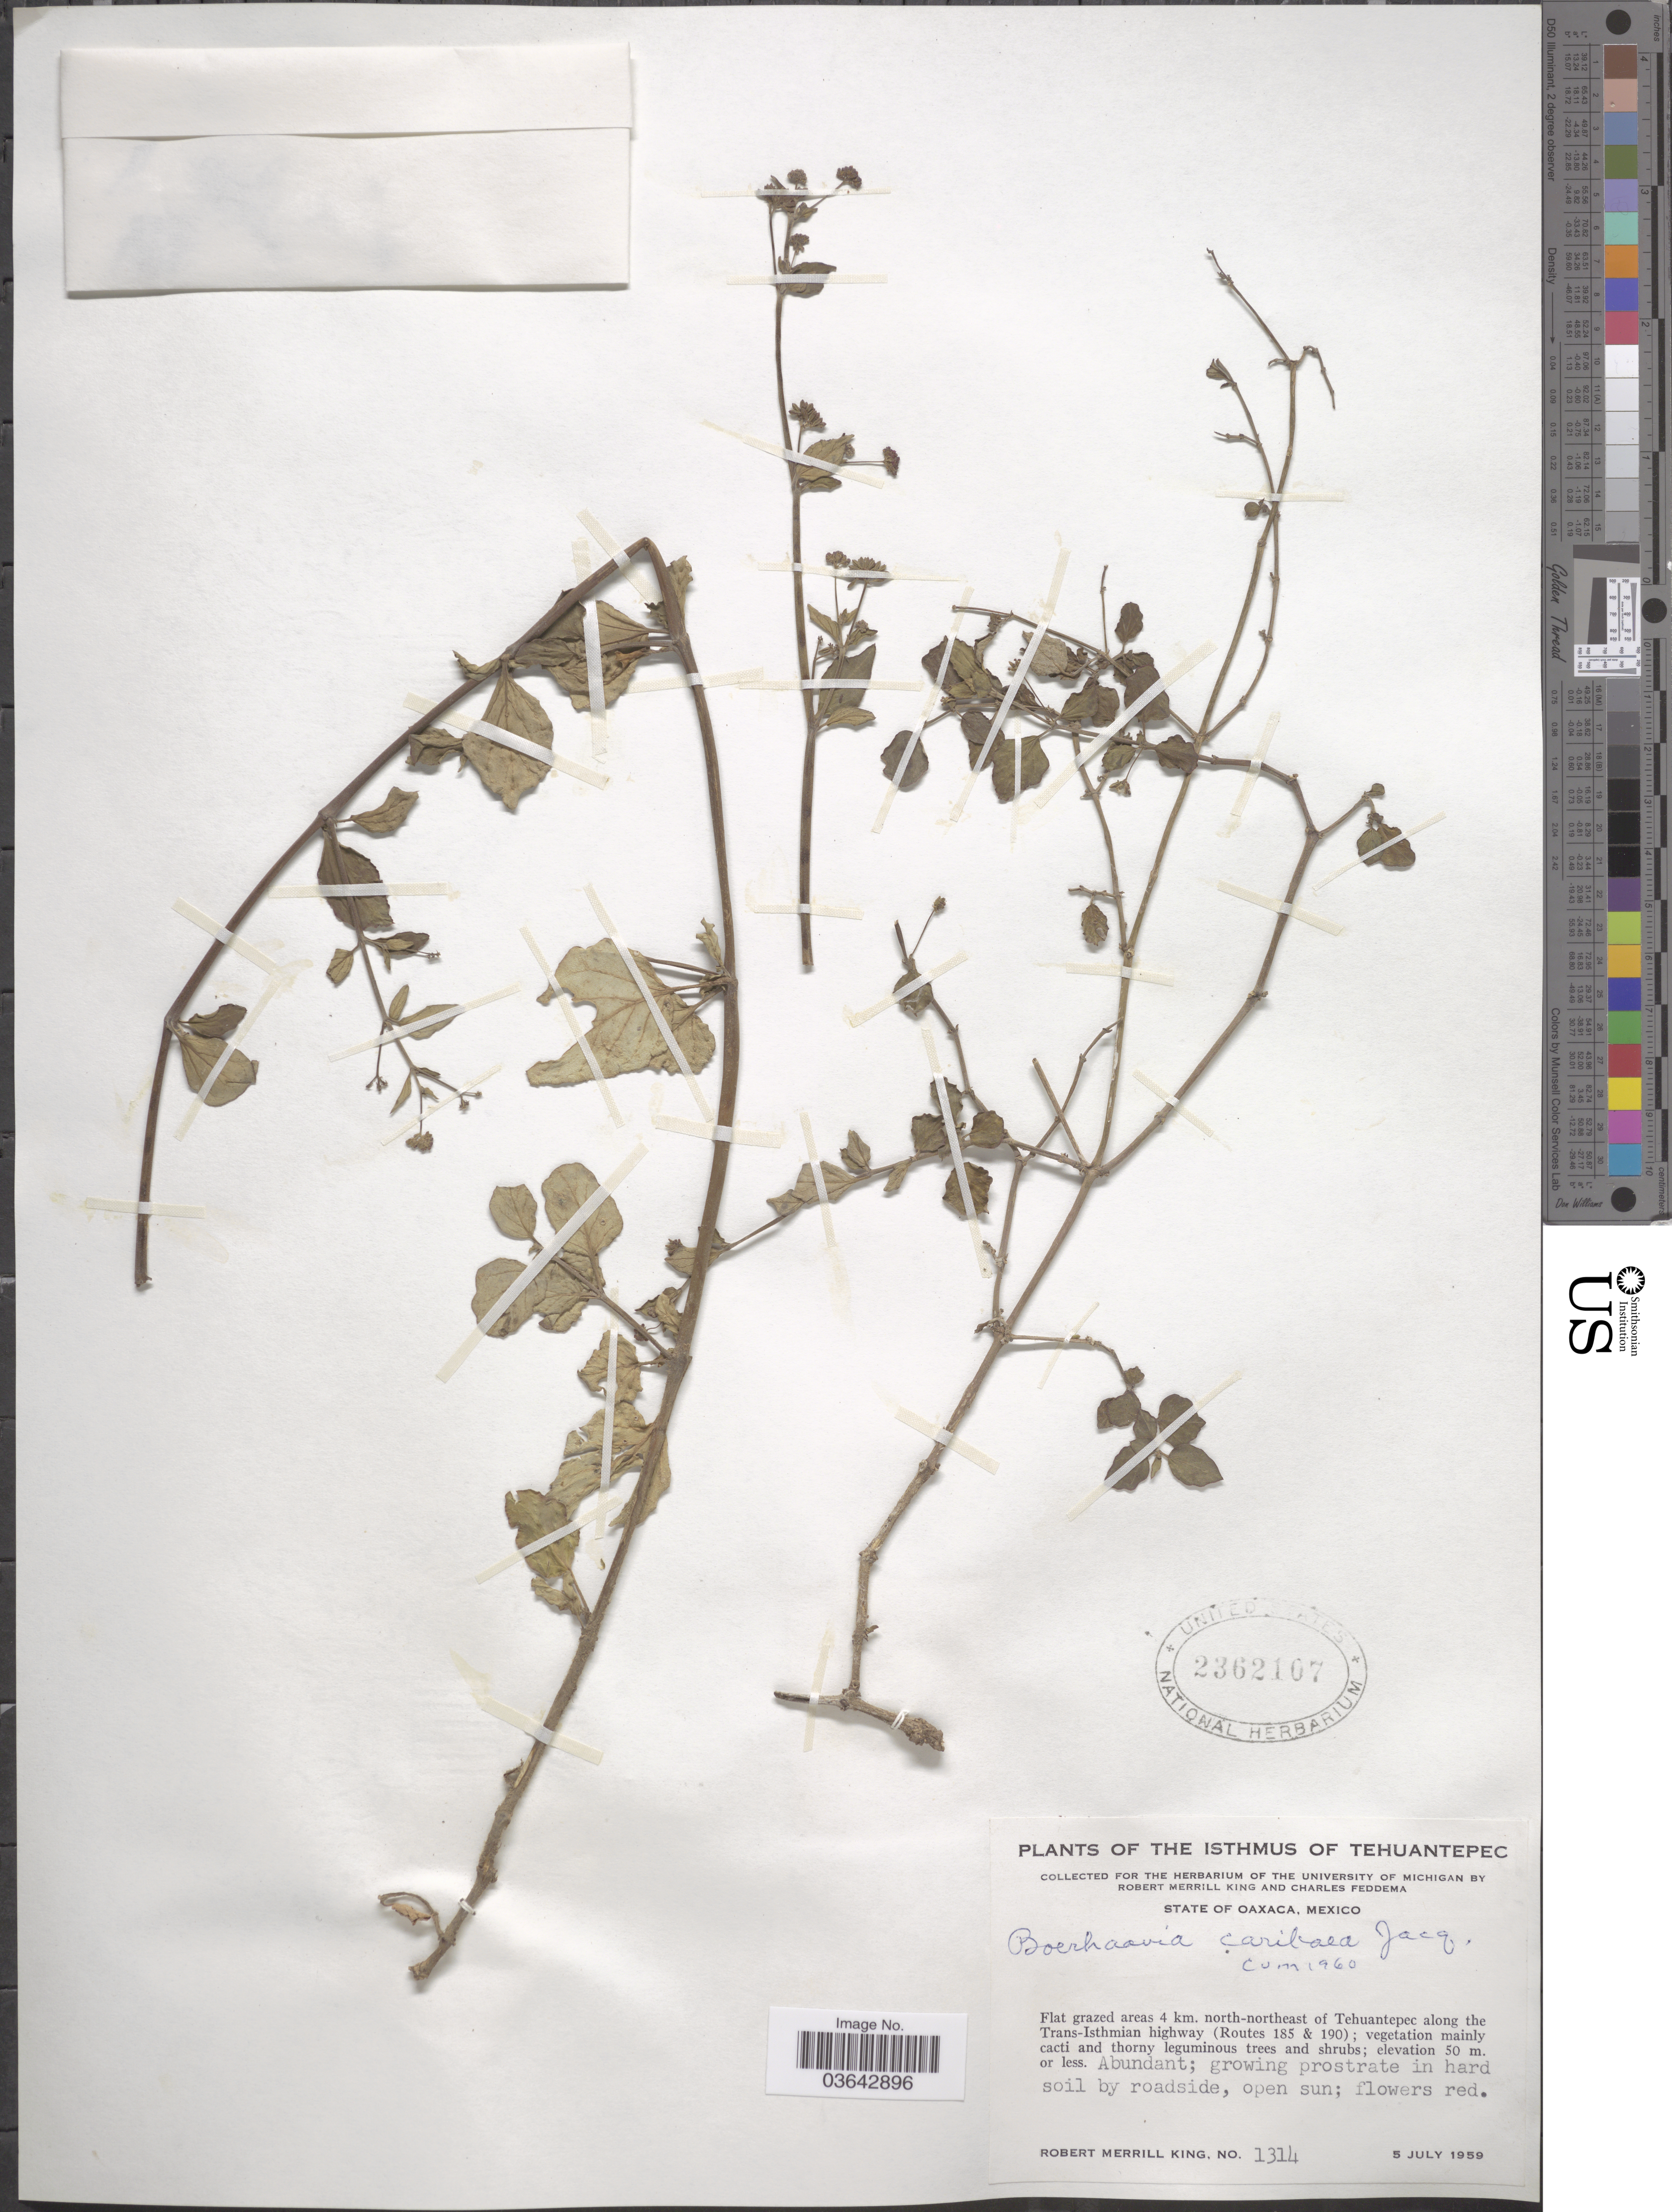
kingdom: Plantae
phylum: Tracheophyta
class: Magnoliopsida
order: Caryophyllales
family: Nyctaginaceae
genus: Boerhavia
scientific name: Boerhavia caribaea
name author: Jacq.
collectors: R. M. King & C. Feddema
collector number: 1314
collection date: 1959-07-05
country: Mexico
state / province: Oaxaca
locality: The Isthmus of Tehuantepec. Flat grazed areas 4 km. north-northeast of Tehuantepec along the Trans-Isthmian highway (Routes 185 & 190).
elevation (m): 50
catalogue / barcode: US 2362107